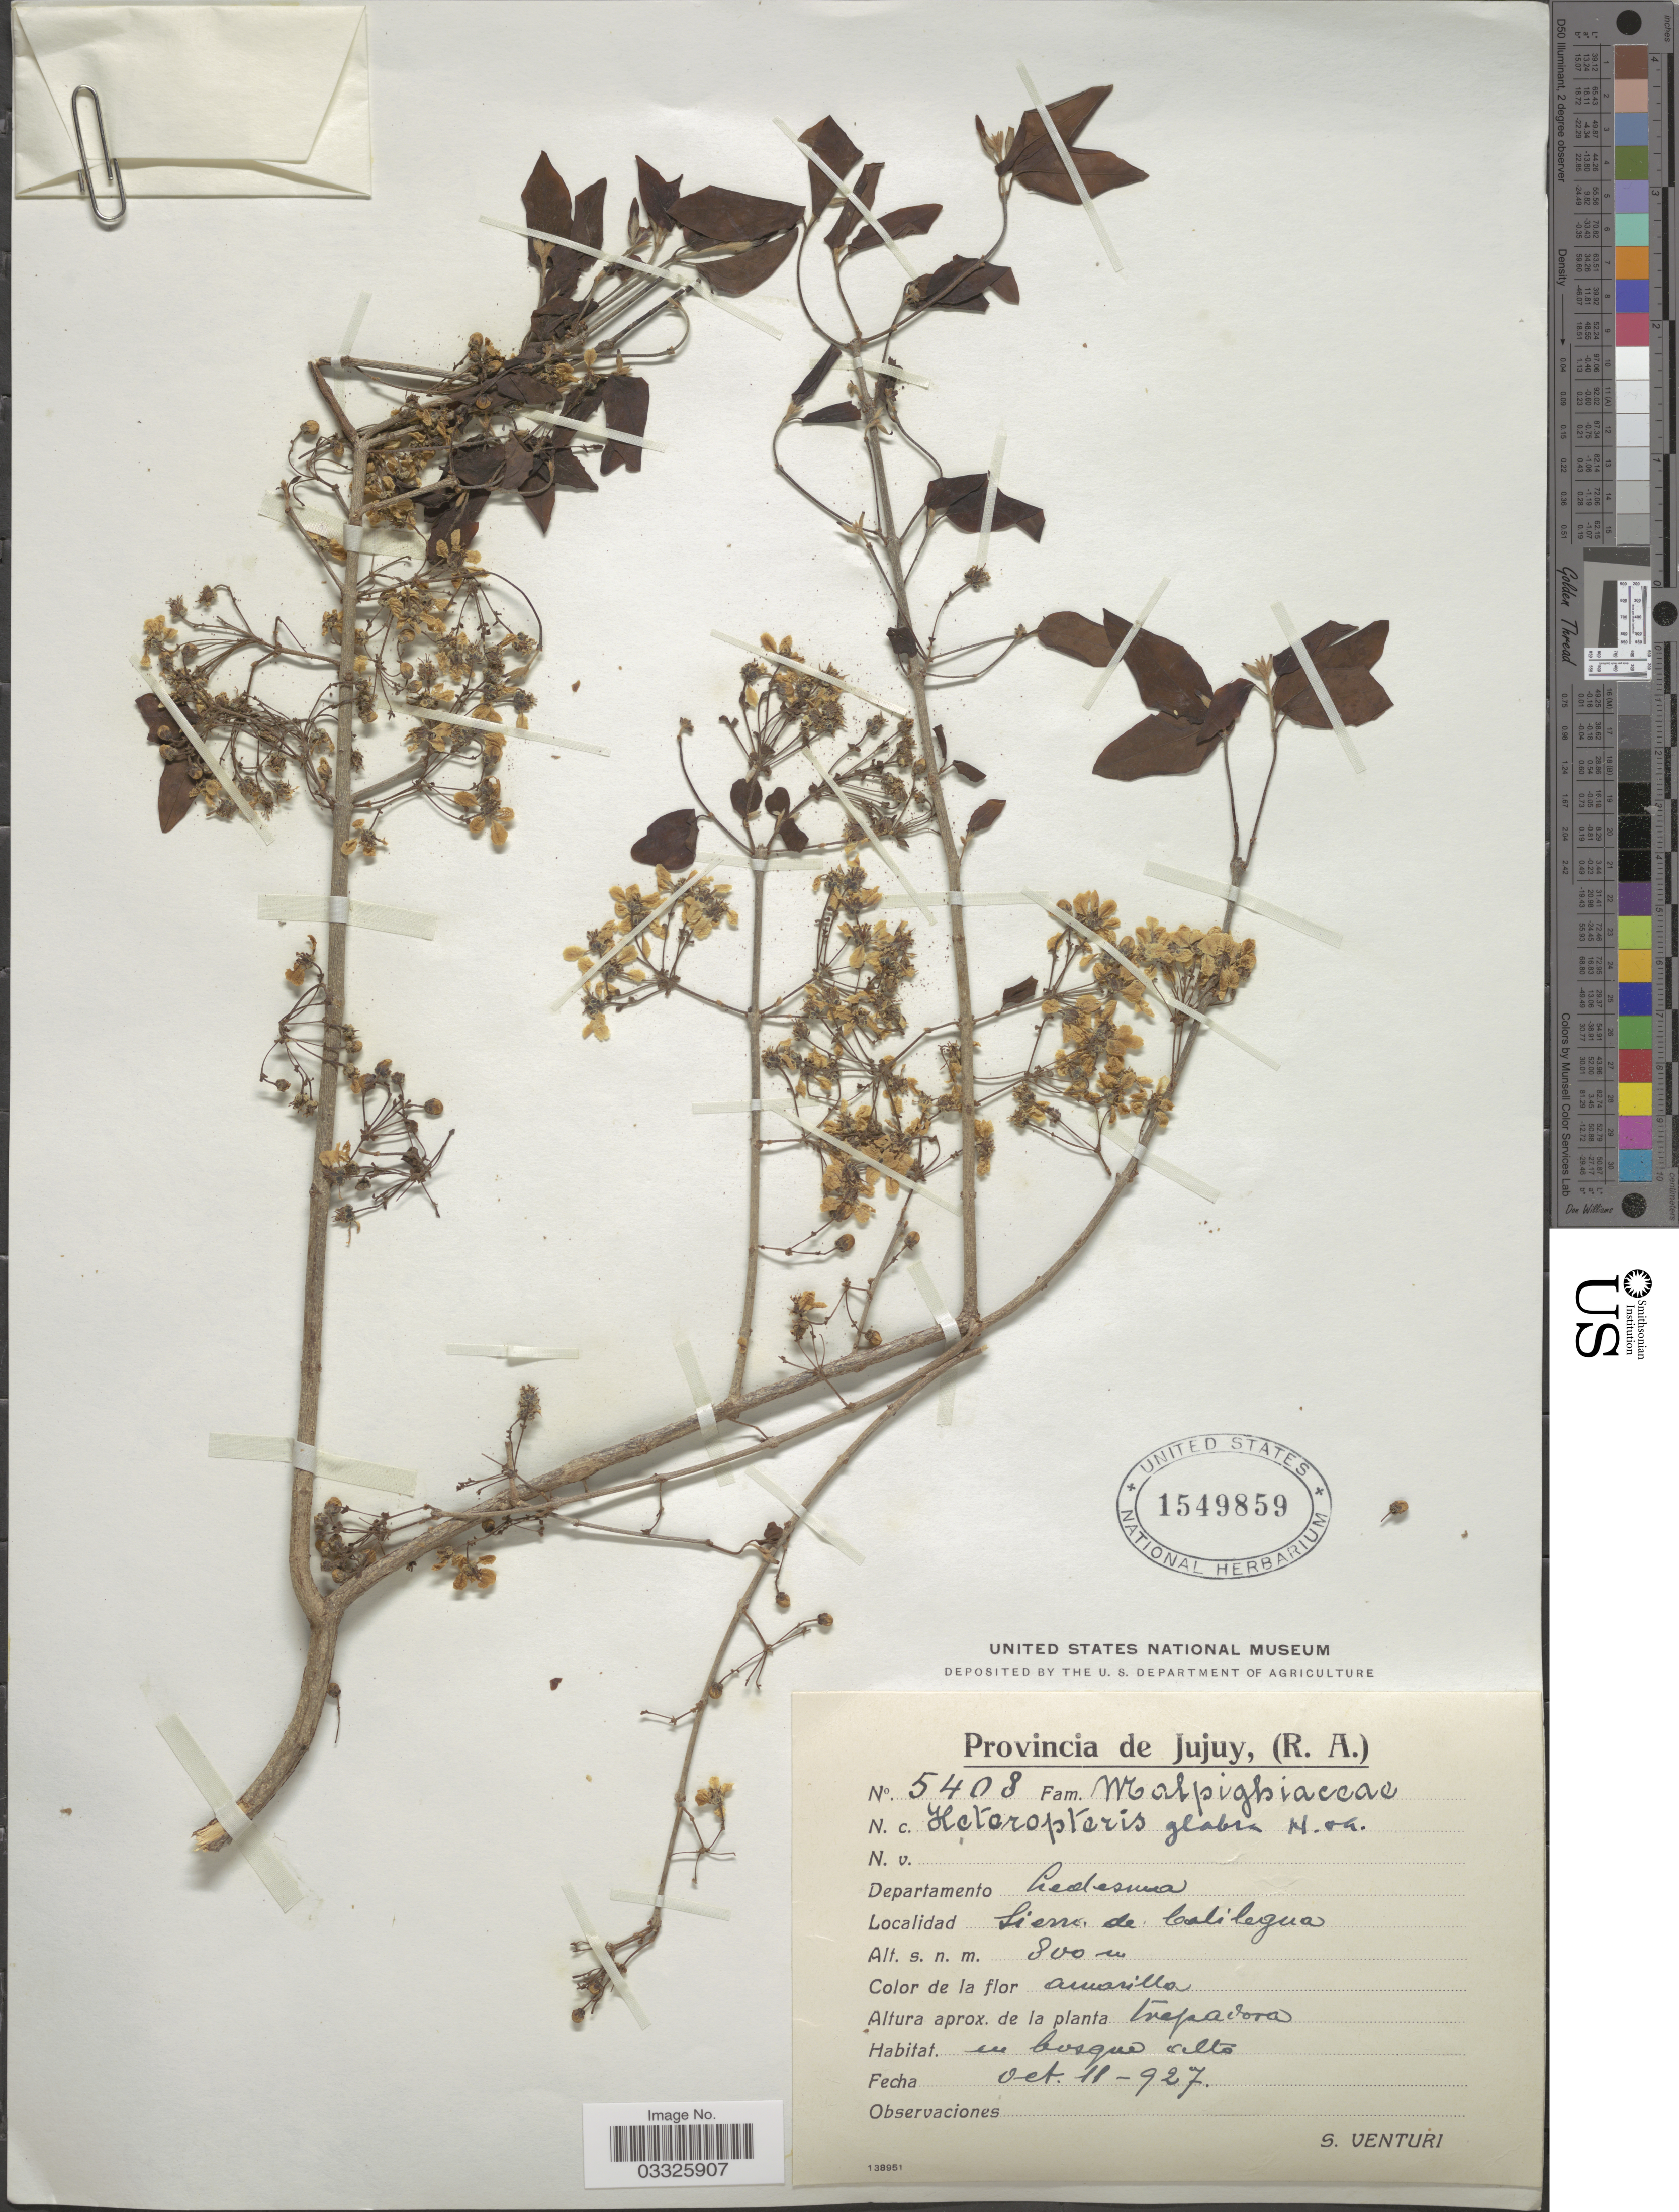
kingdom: Plantae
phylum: Tracheophyta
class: Magnoliopsida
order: Malpighiales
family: Malpighiaceae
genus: Heteropterys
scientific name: Heteropterys glabra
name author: Hook. & Arn.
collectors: S. Venturi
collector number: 5408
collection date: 1927-10-11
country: Argentina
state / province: Jujuy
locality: Departamento Ledesma. Sierra de Calilegua.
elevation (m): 800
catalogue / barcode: US 1549859